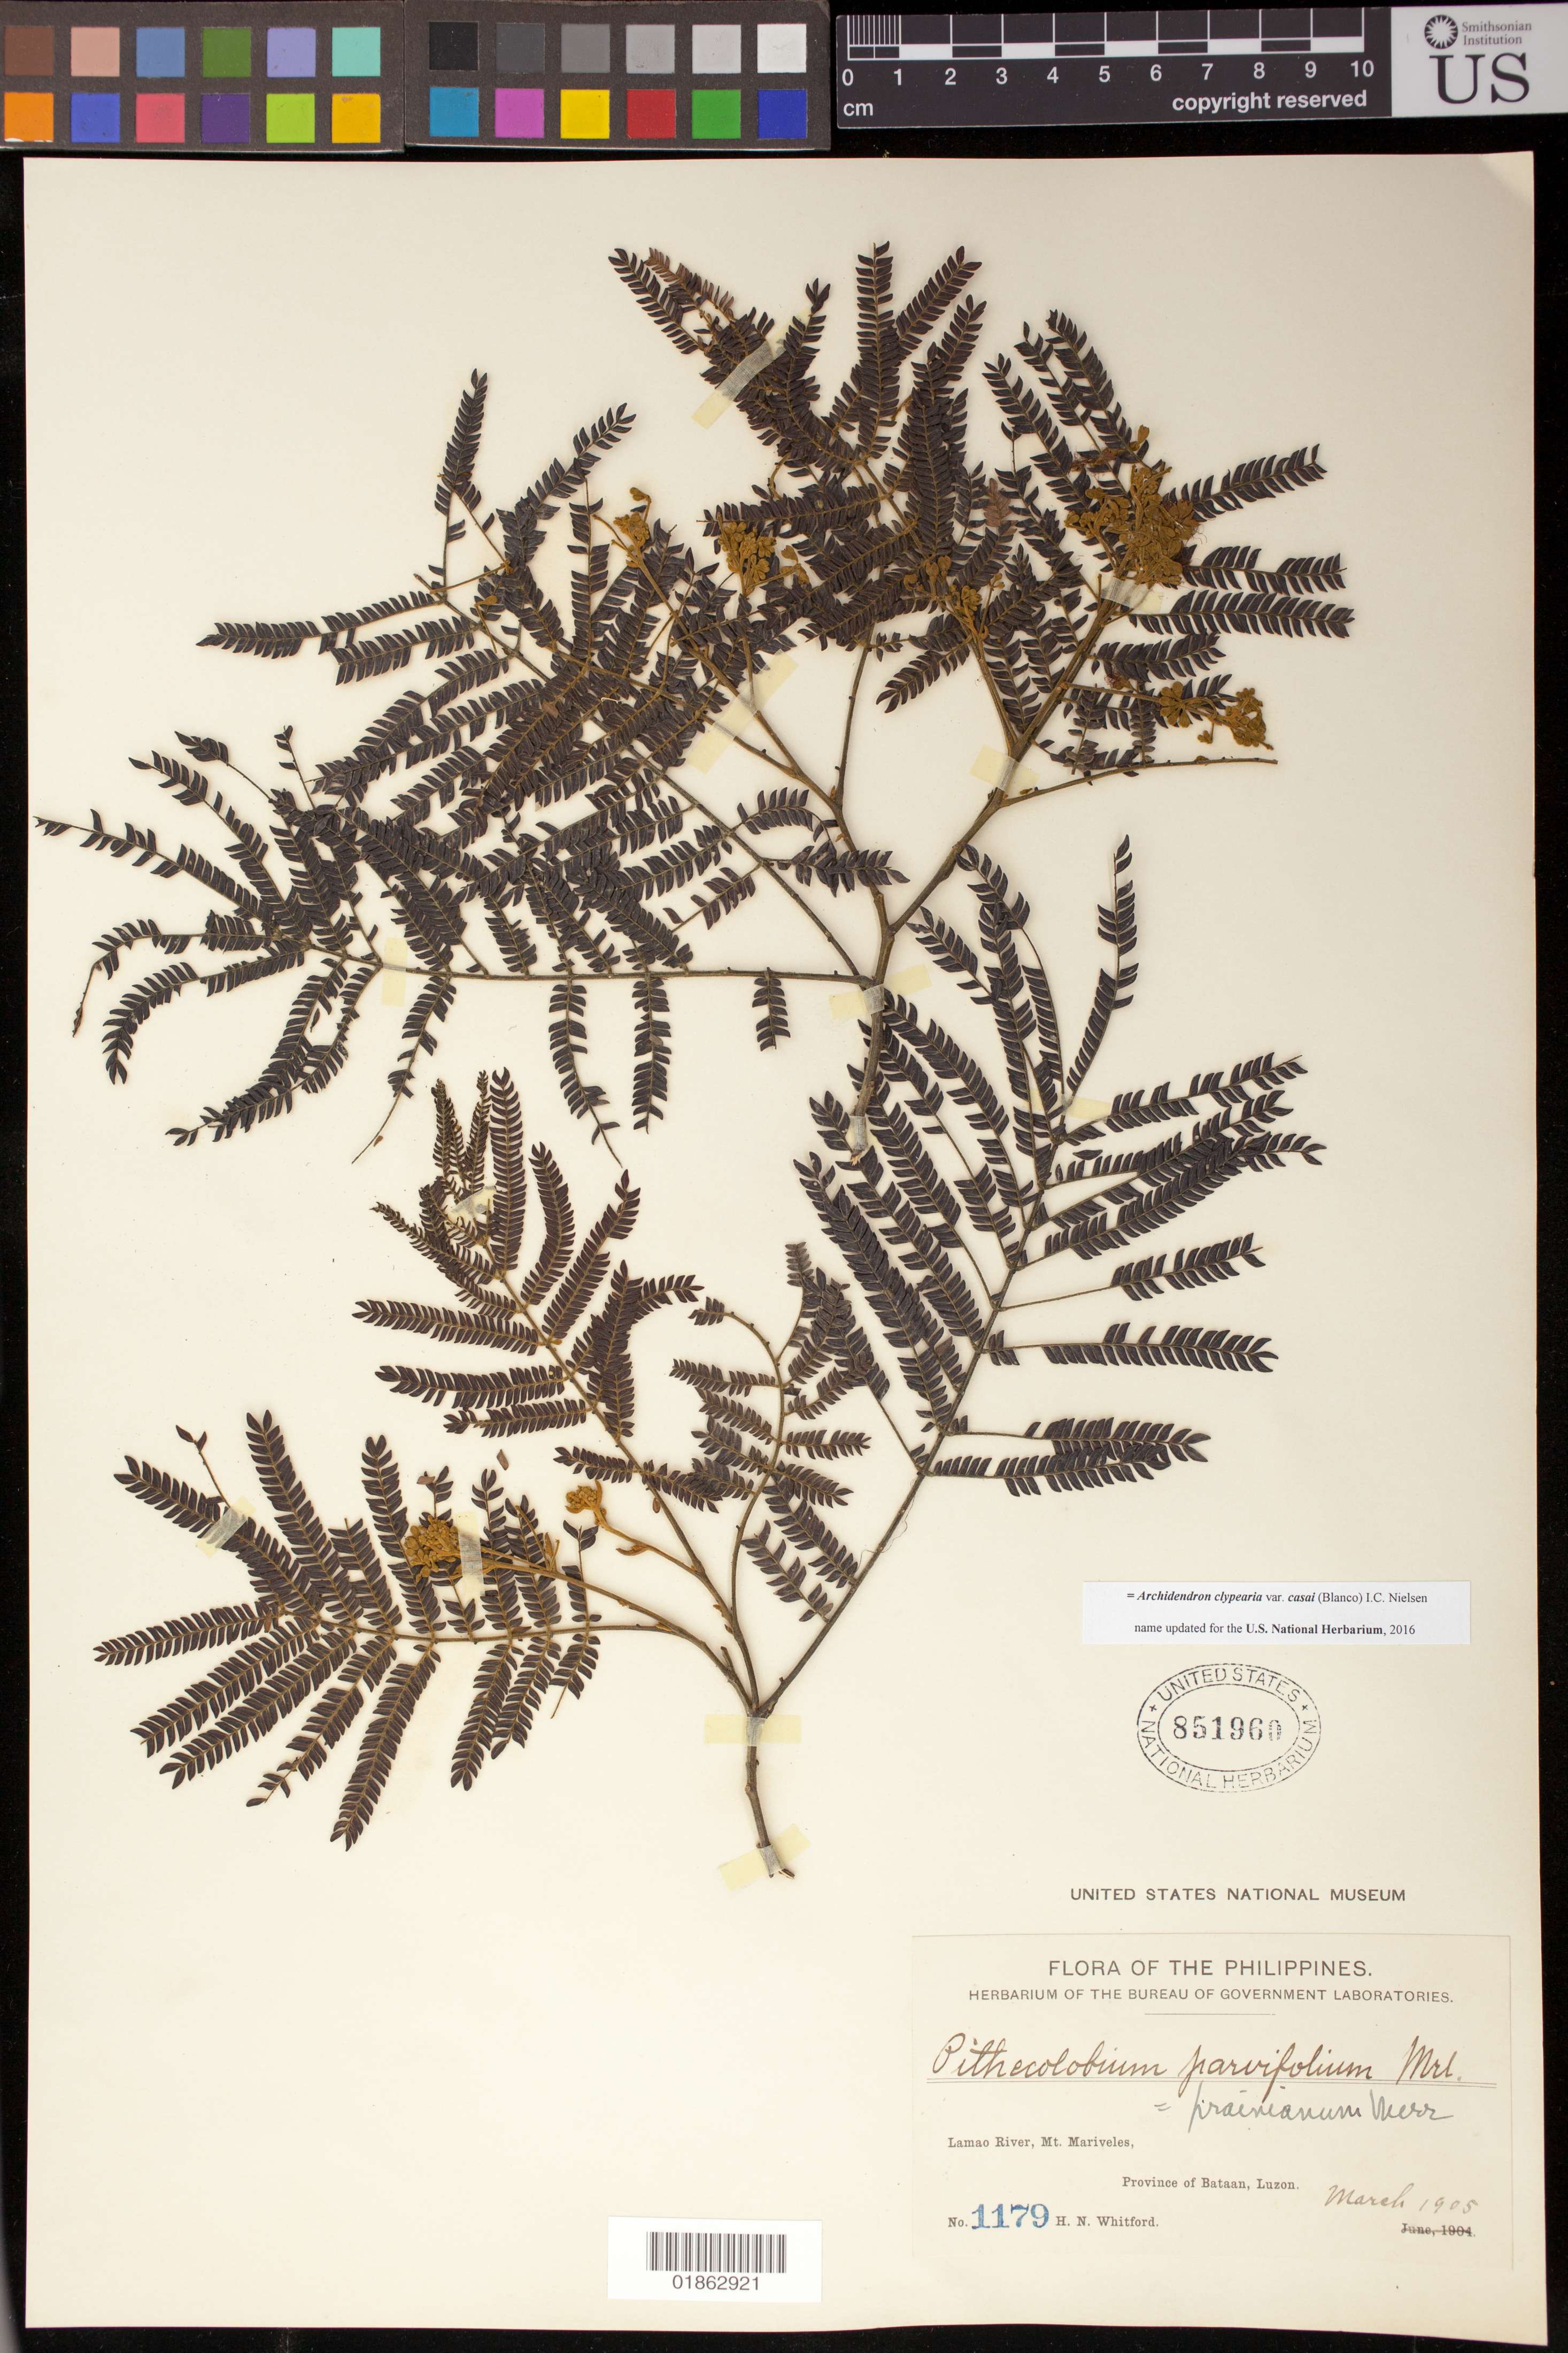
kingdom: Plantae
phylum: Tracheophyta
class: Magnoliopsida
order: Fabales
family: Fabaceae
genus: Archidendron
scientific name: Archidendron clypearia var. casai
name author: (Blanco) I.C. Nielsen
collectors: H. N. Whitford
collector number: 1179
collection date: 1905-03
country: Philippines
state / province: Central Luzon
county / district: Bataan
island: Luzon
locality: Lamao River, Mt Mariveles. Luzon.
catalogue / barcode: US 851960